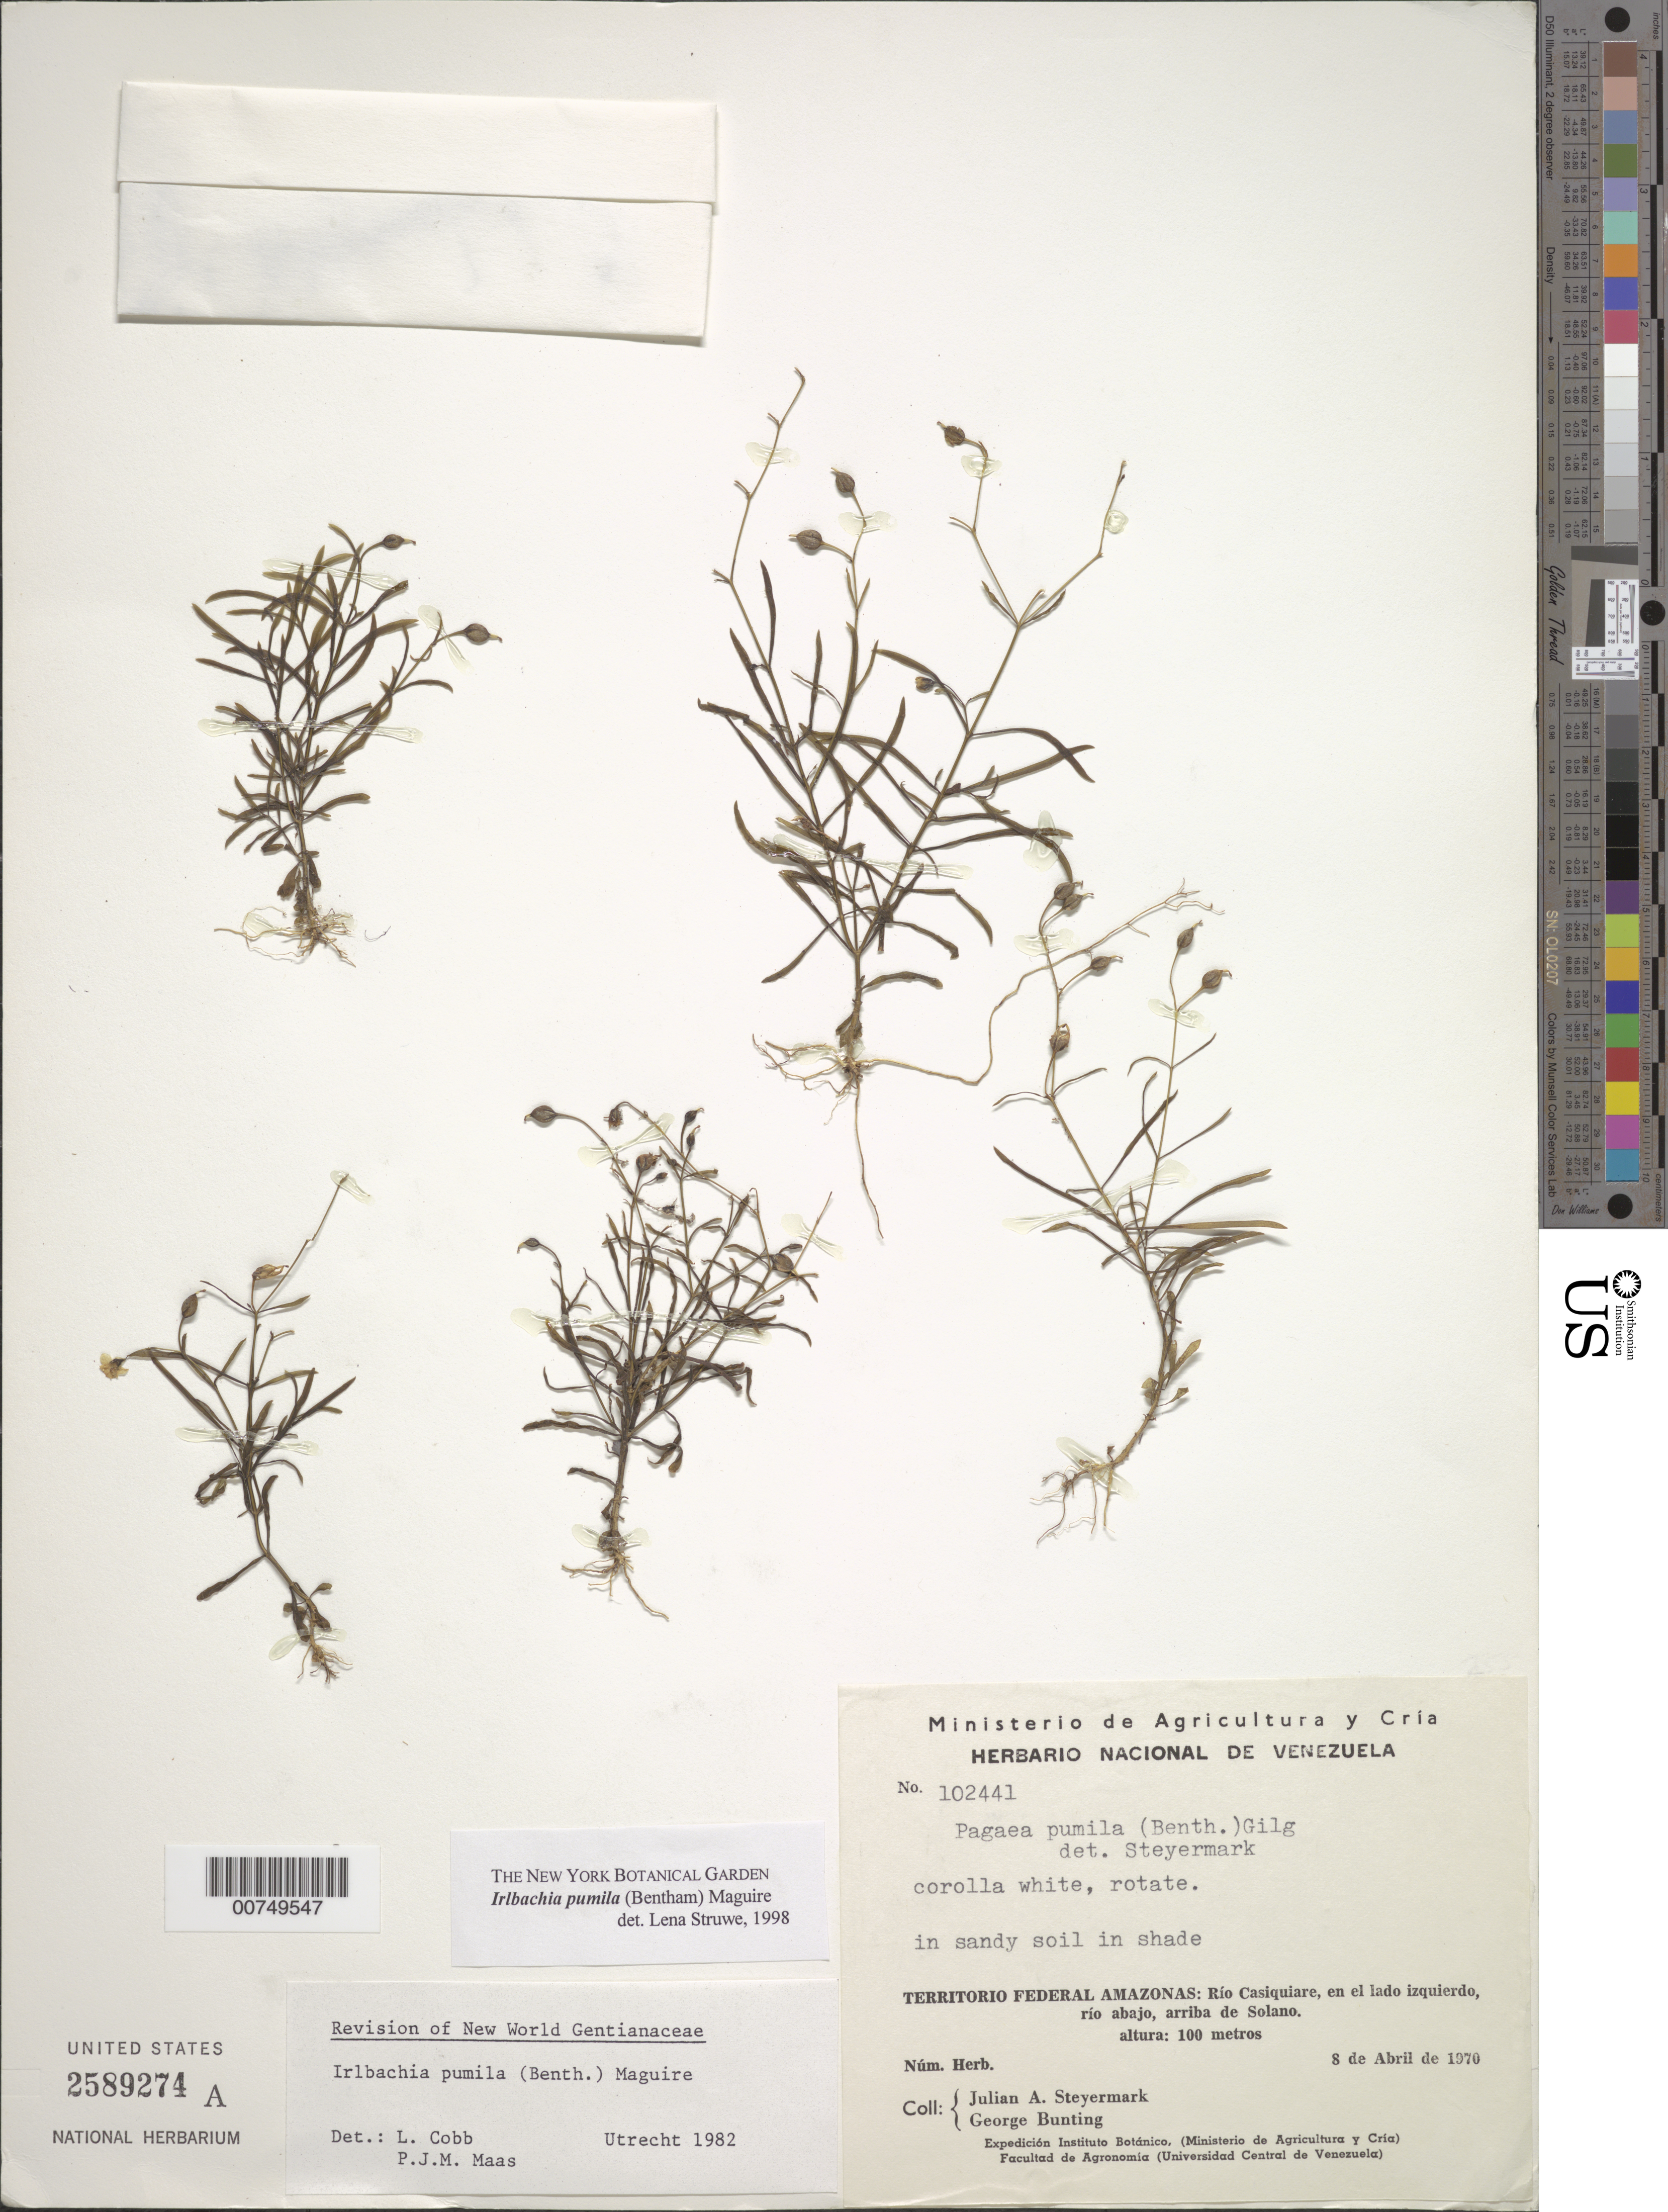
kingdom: Plantae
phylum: Tracheophyta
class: Magnoliopsida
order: Gentianales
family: Gentianaceae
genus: Irlbachia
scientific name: Irlbachia pumila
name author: (Benth.) Maguire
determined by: Struwe, L.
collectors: J. Steyermark & G. S. Bunting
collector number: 102441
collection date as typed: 8-Apr-70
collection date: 1970-04-08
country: Venezuela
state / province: Amazonas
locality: Río Casiquiare, arriba de Solano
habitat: En el lado izquierdo, rio abajo; in sandy soil in shade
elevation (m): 100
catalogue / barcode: US 2589274A